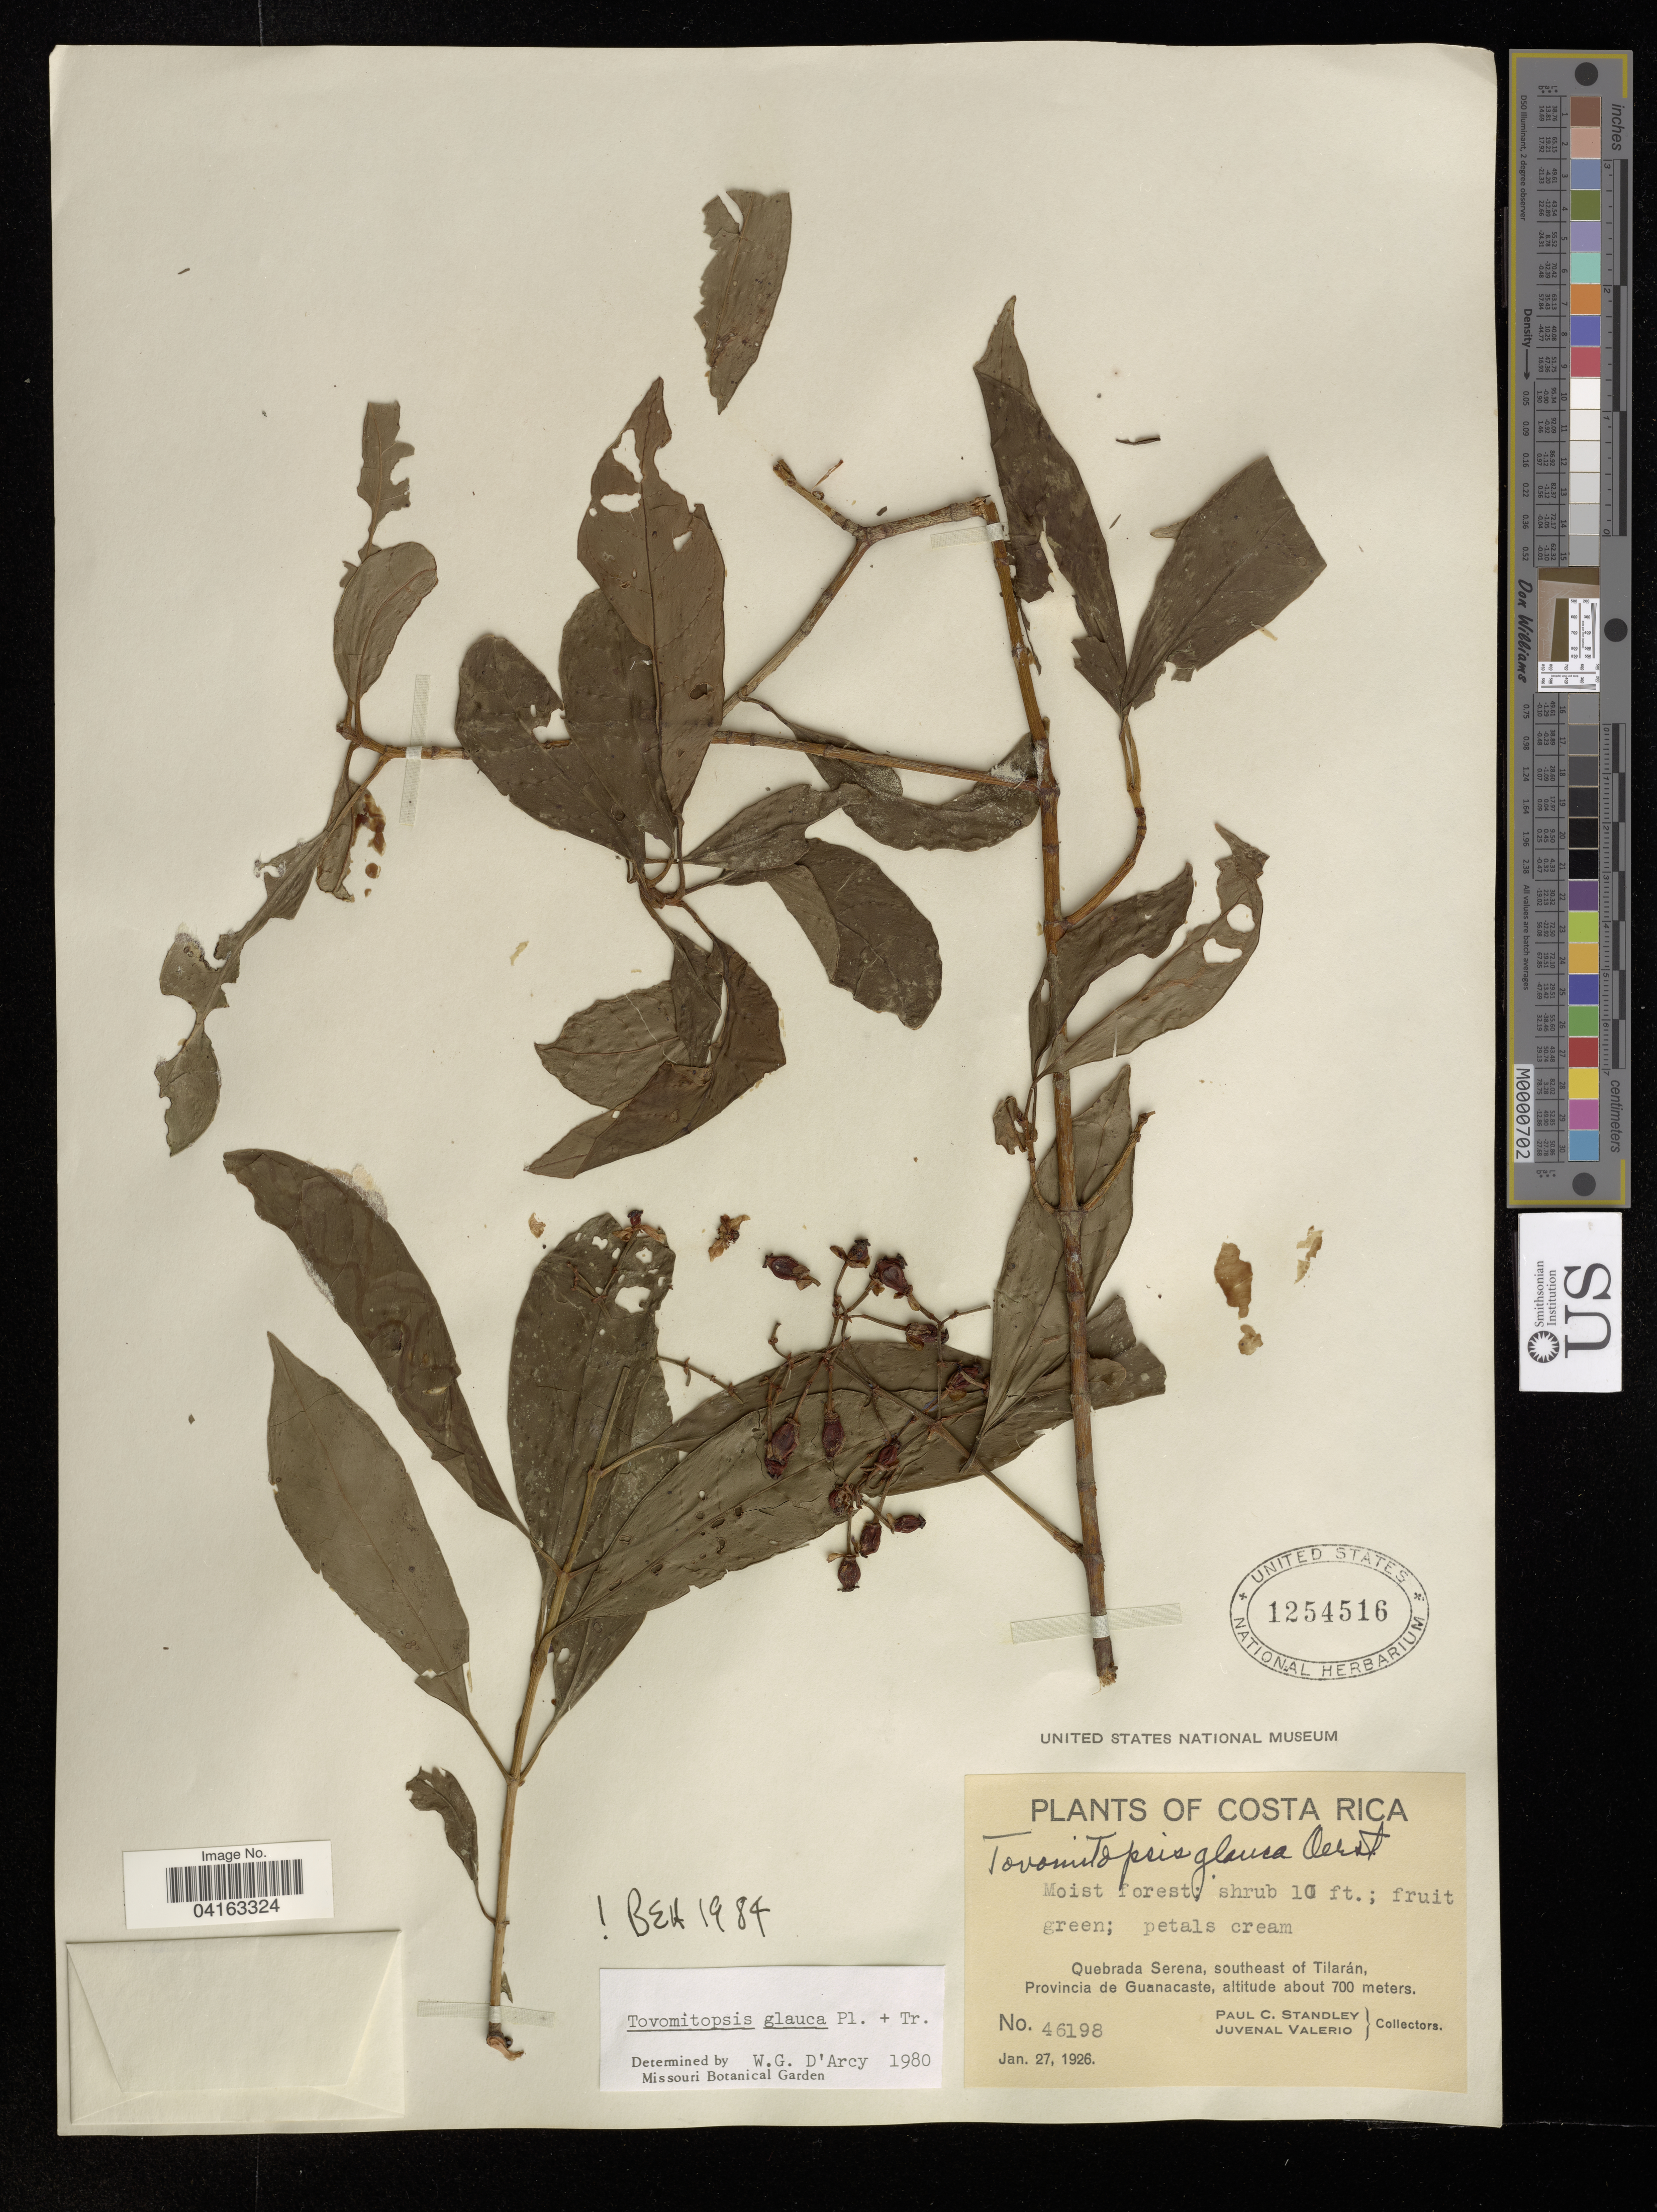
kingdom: Plantae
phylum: Tracheophyta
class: Magnoliopsida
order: Malpighiales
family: Clusiaceae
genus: Tovomitopsis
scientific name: Tovomitopsis glauca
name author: Oerst. et al.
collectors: P. C. Standley & J. Valerio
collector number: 46198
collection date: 1926-01-27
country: Costa Rica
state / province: Guanacaste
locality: Quebrada Serena, southeast of Tilarán, Provincia de Guanacaste.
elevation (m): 700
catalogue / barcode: US 1254516